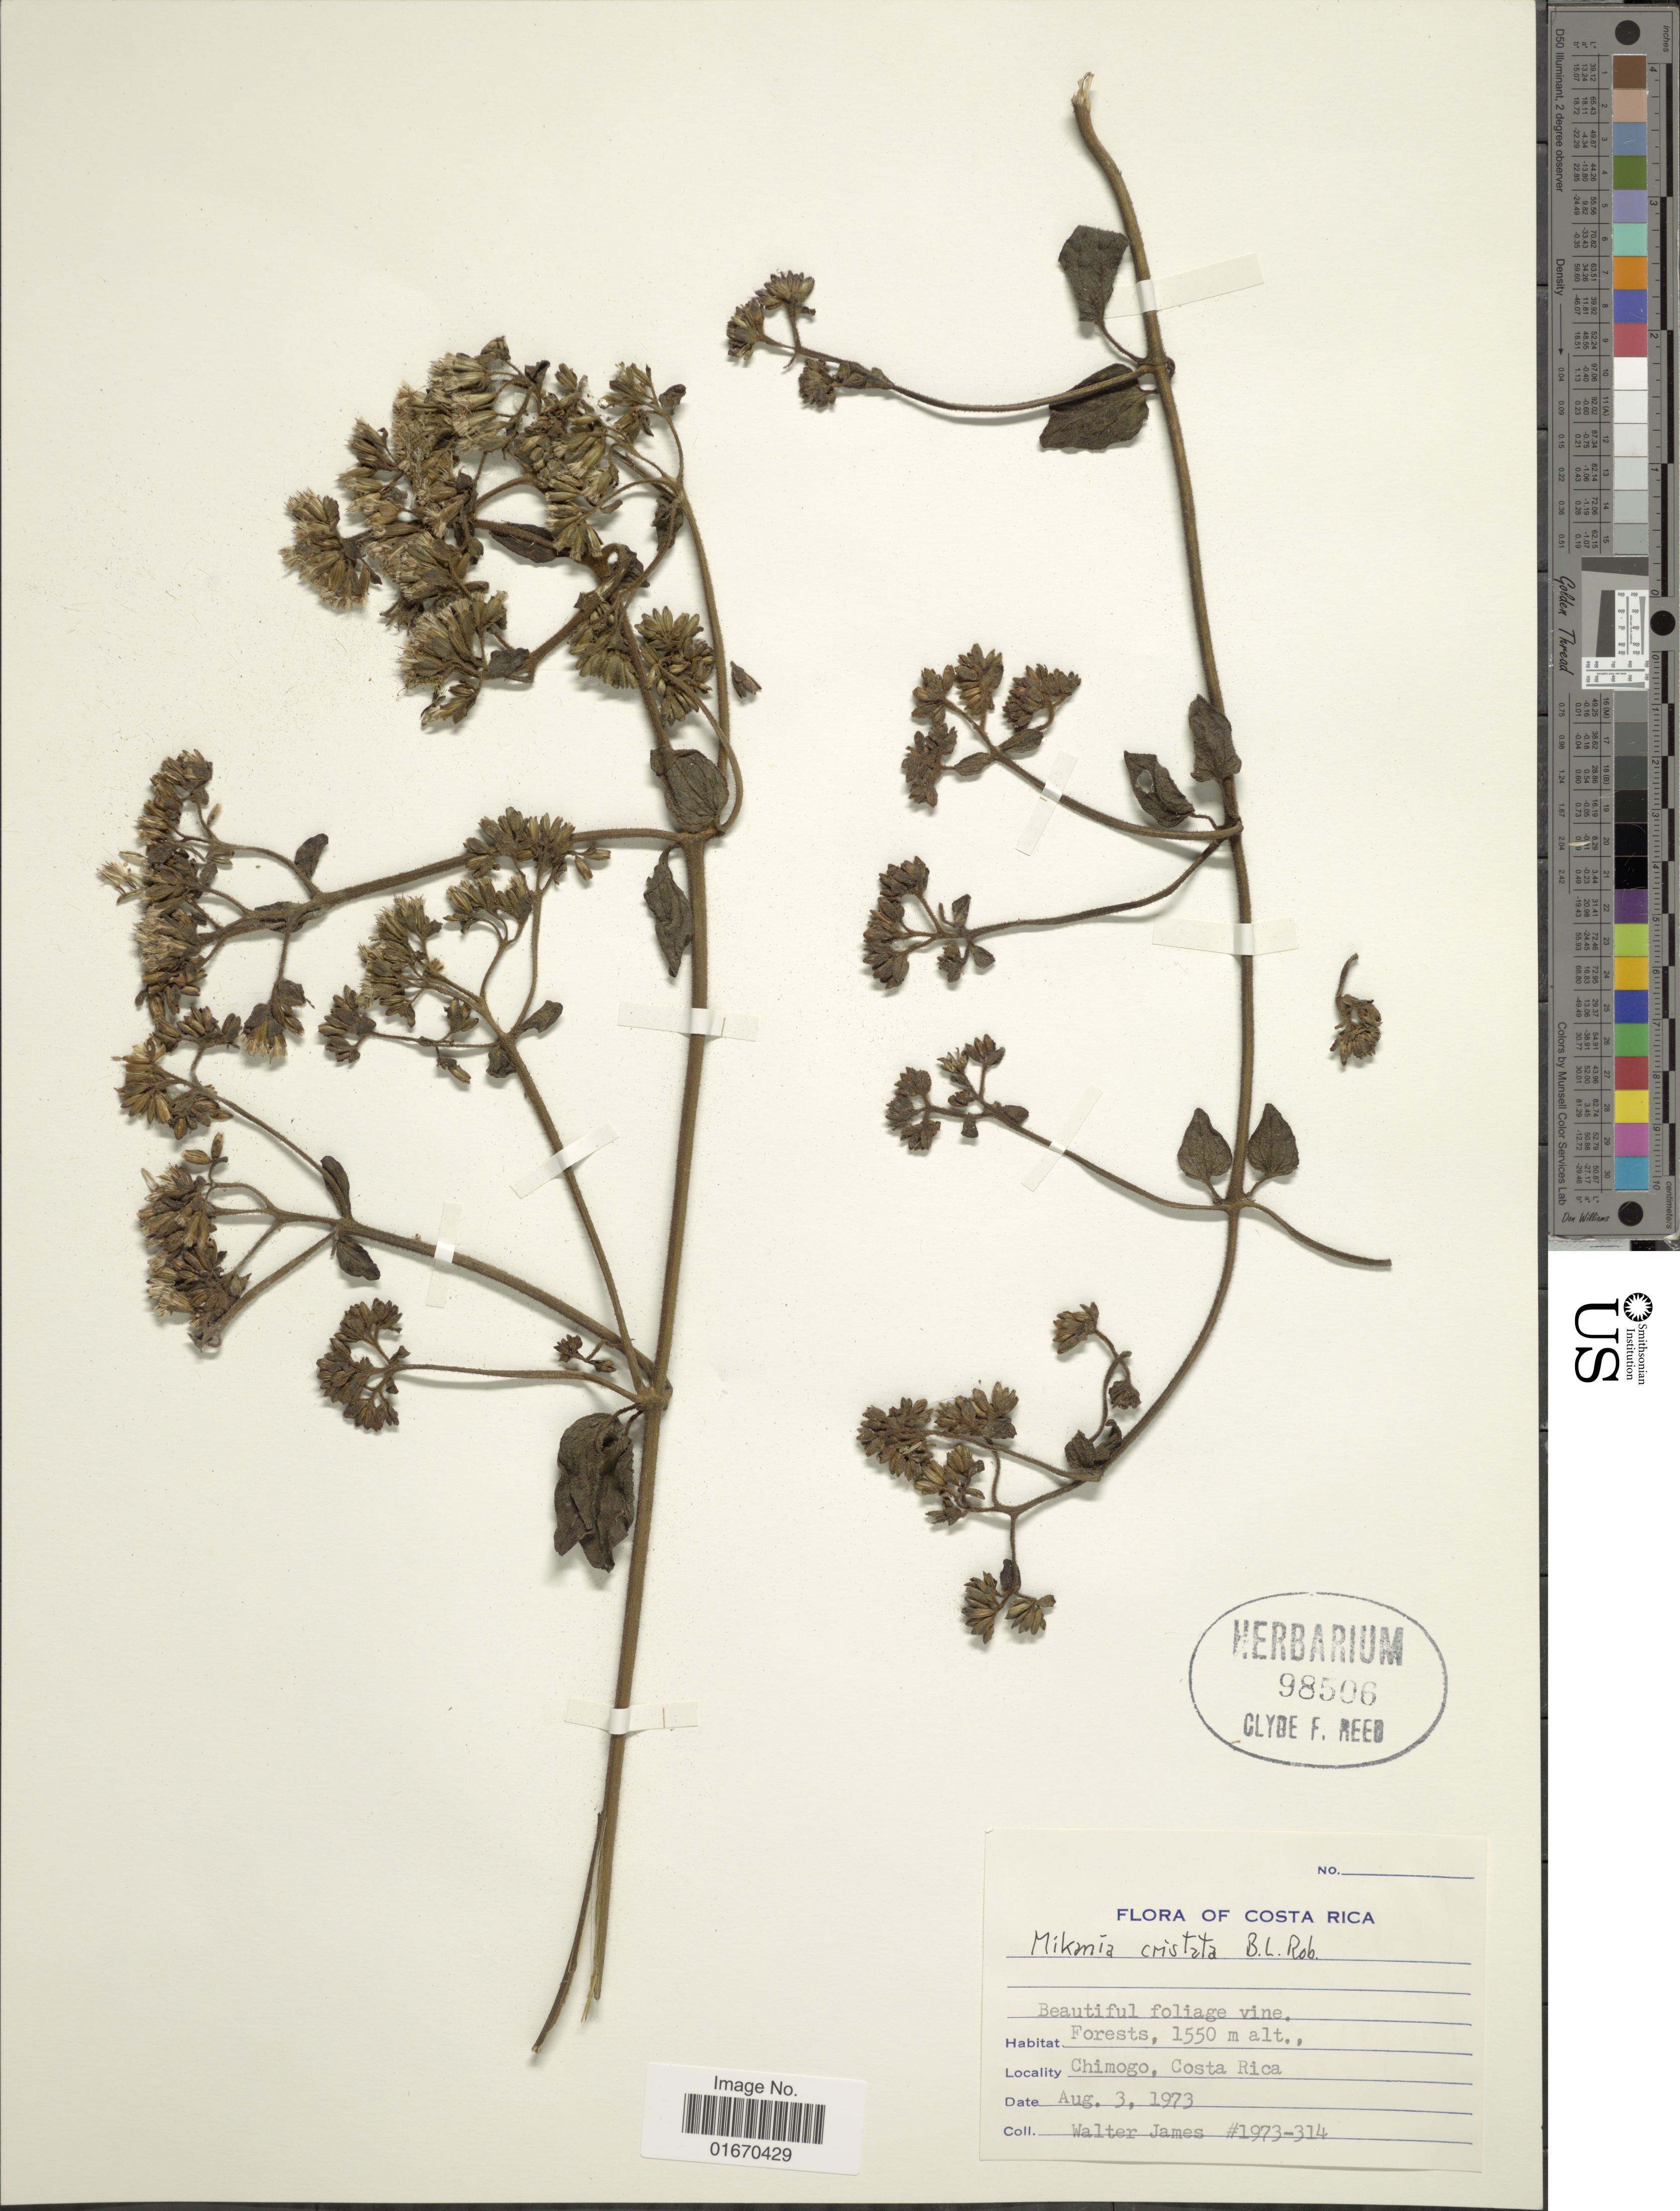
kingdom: Plantae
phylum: Tracheophyta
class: Magnoliopsida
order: Asterales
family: Asteraceae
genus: Mikania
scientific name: Mikania cristata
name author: B.L. Rob.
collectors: W. James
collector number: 1973-314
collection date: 1973-08-03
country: Costa Rica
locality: Chimogo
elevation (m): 1550